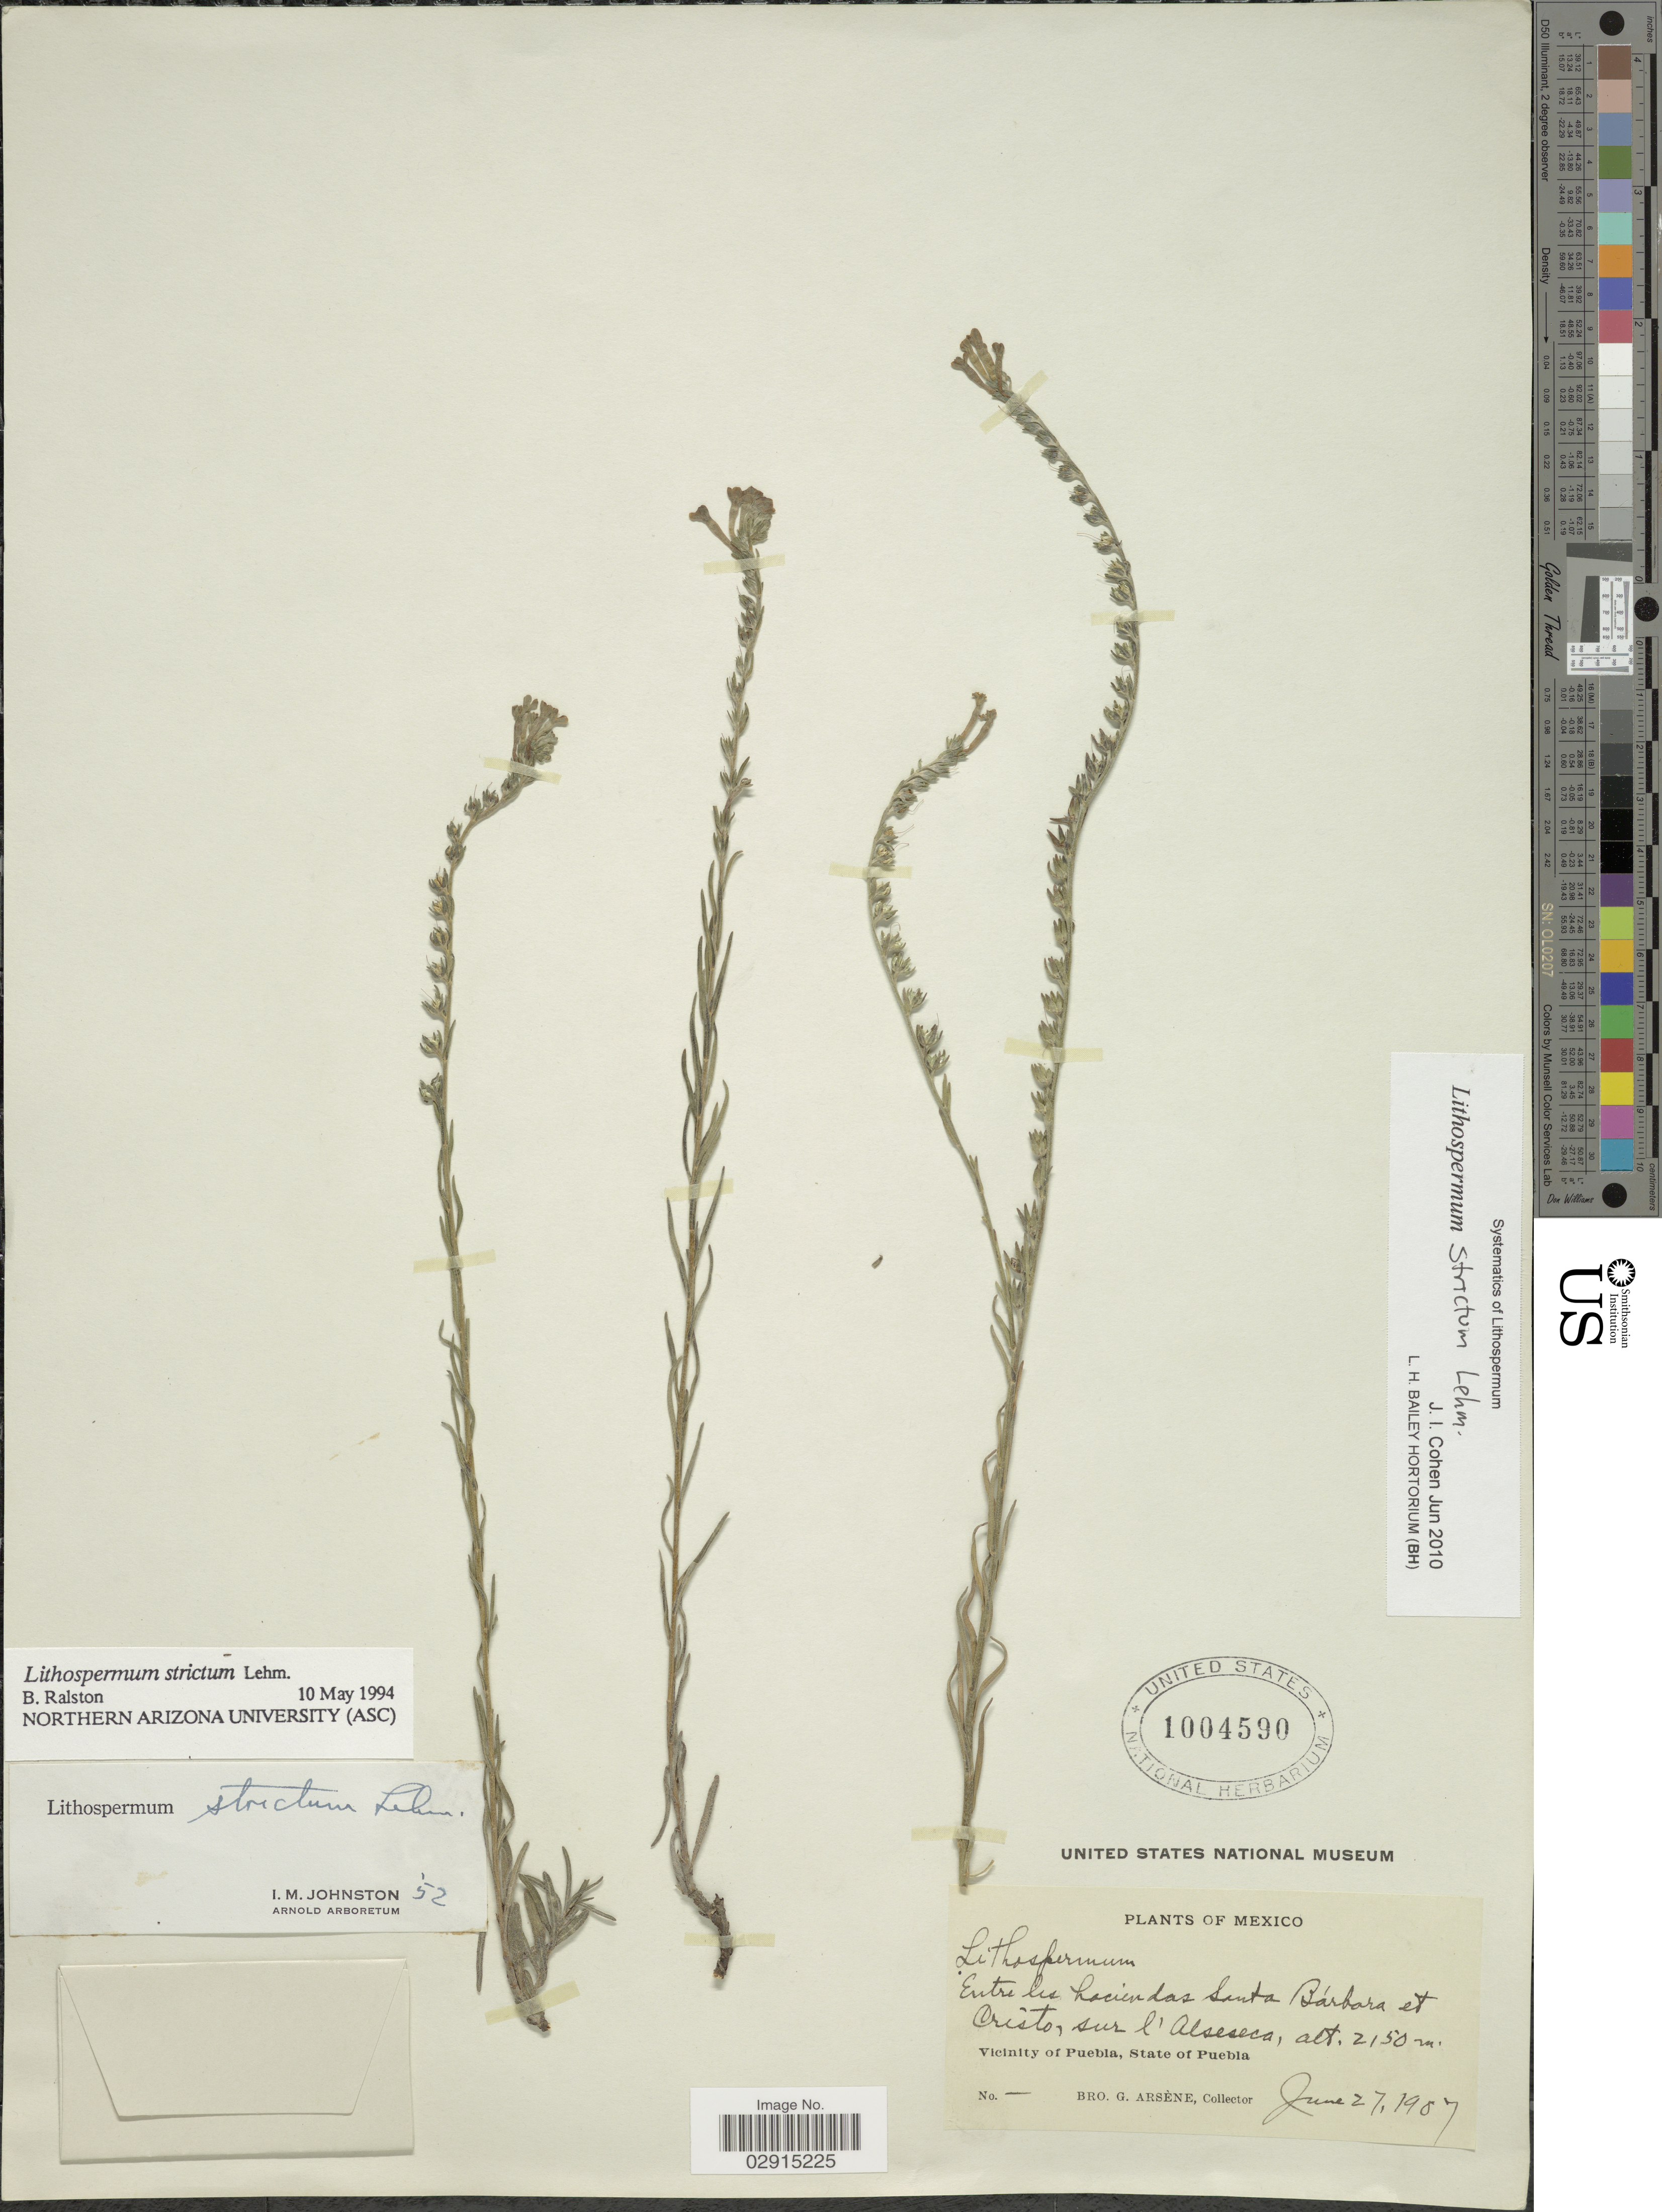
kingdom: Plantae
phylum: Tracheophyta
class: Magnoliopsida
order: Boraginales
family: Boraginaceae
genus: Lithospermum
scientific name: Lithospermum strictum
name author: Lehm.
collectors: Bro. G. Arsène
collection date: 1907-06-27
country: Mexico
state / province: Puebla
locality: Entre las hacienda Santa Bárbara et Cristo, sur l' Alseseca. Vicinity of Puebla.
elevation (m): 2150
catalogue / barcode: US 1004590